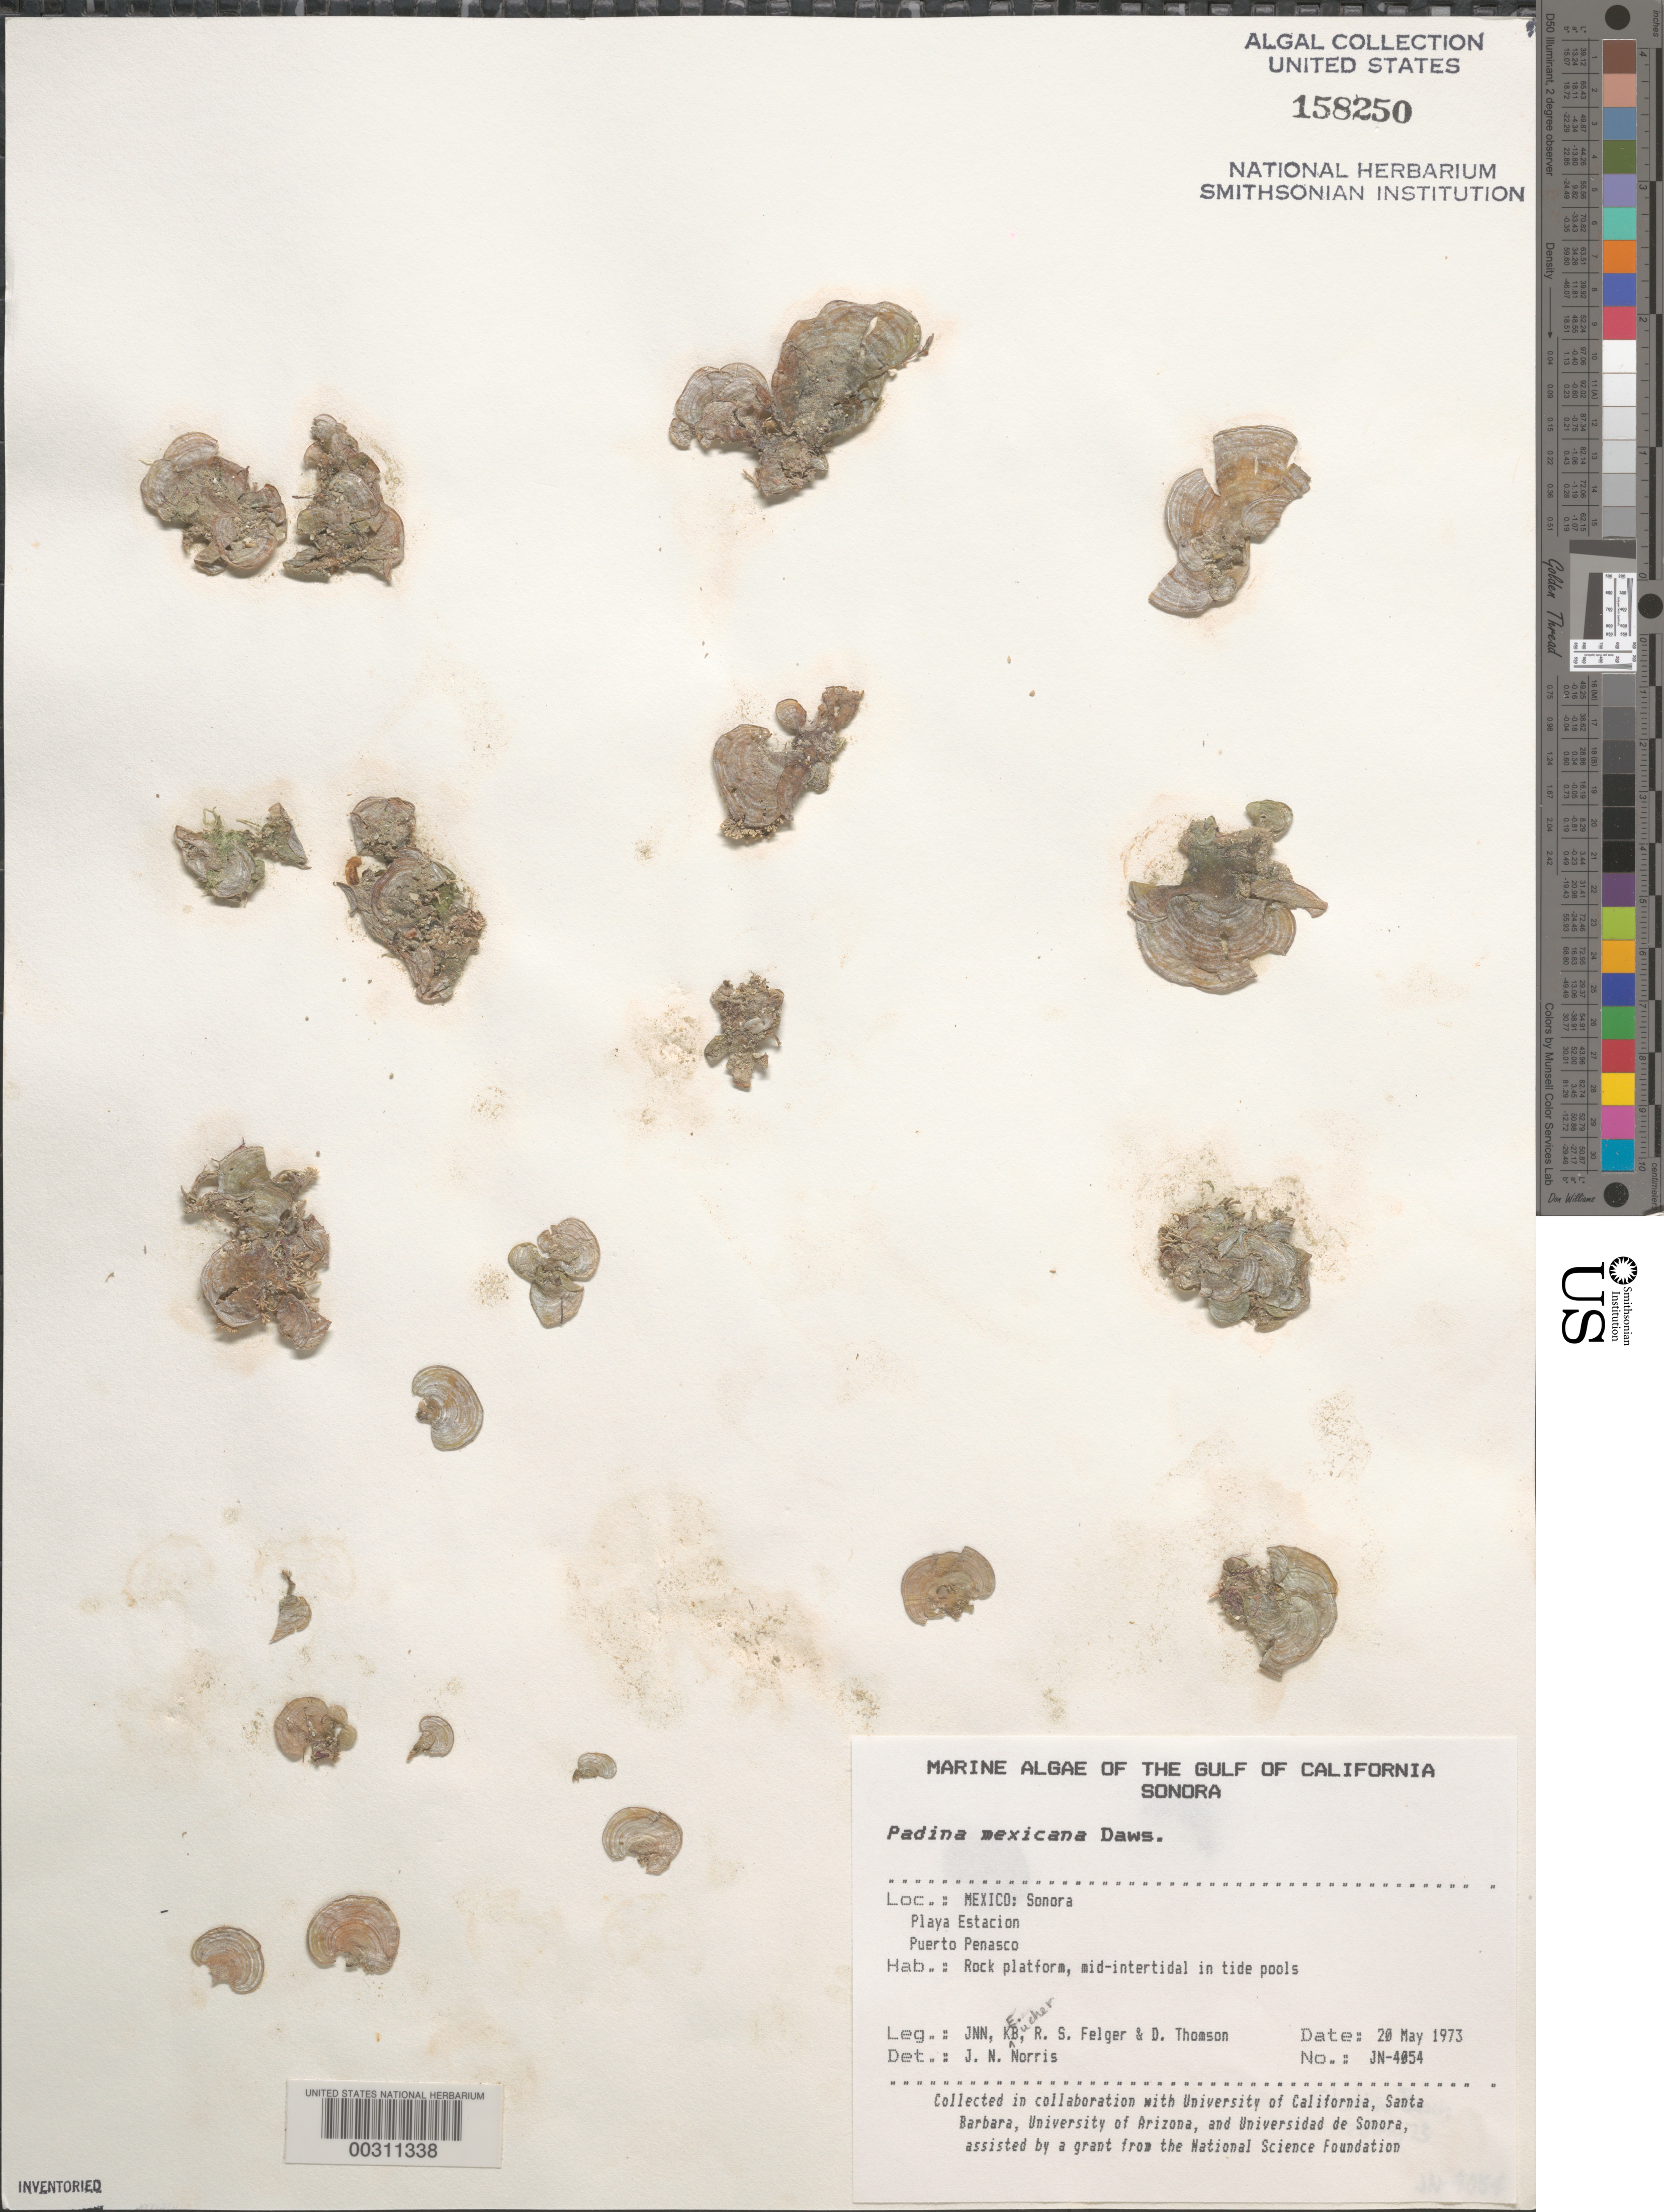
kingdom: Chromista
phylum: Ochrophyta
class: Phaeophyceae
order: Dictyotales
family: Dictyotaceae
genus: Padina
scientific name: Padina mexicana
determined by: Norris, James N.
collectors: J. N. Norris, K. E. Bucher, R. S. Felger & D. Thomson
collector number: JN-4054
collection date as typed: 20 May 1973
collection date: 1973-05-20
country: Mexico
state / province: Sonora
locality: Playa Estacion, Puerto Penasco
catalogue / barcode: US 158250